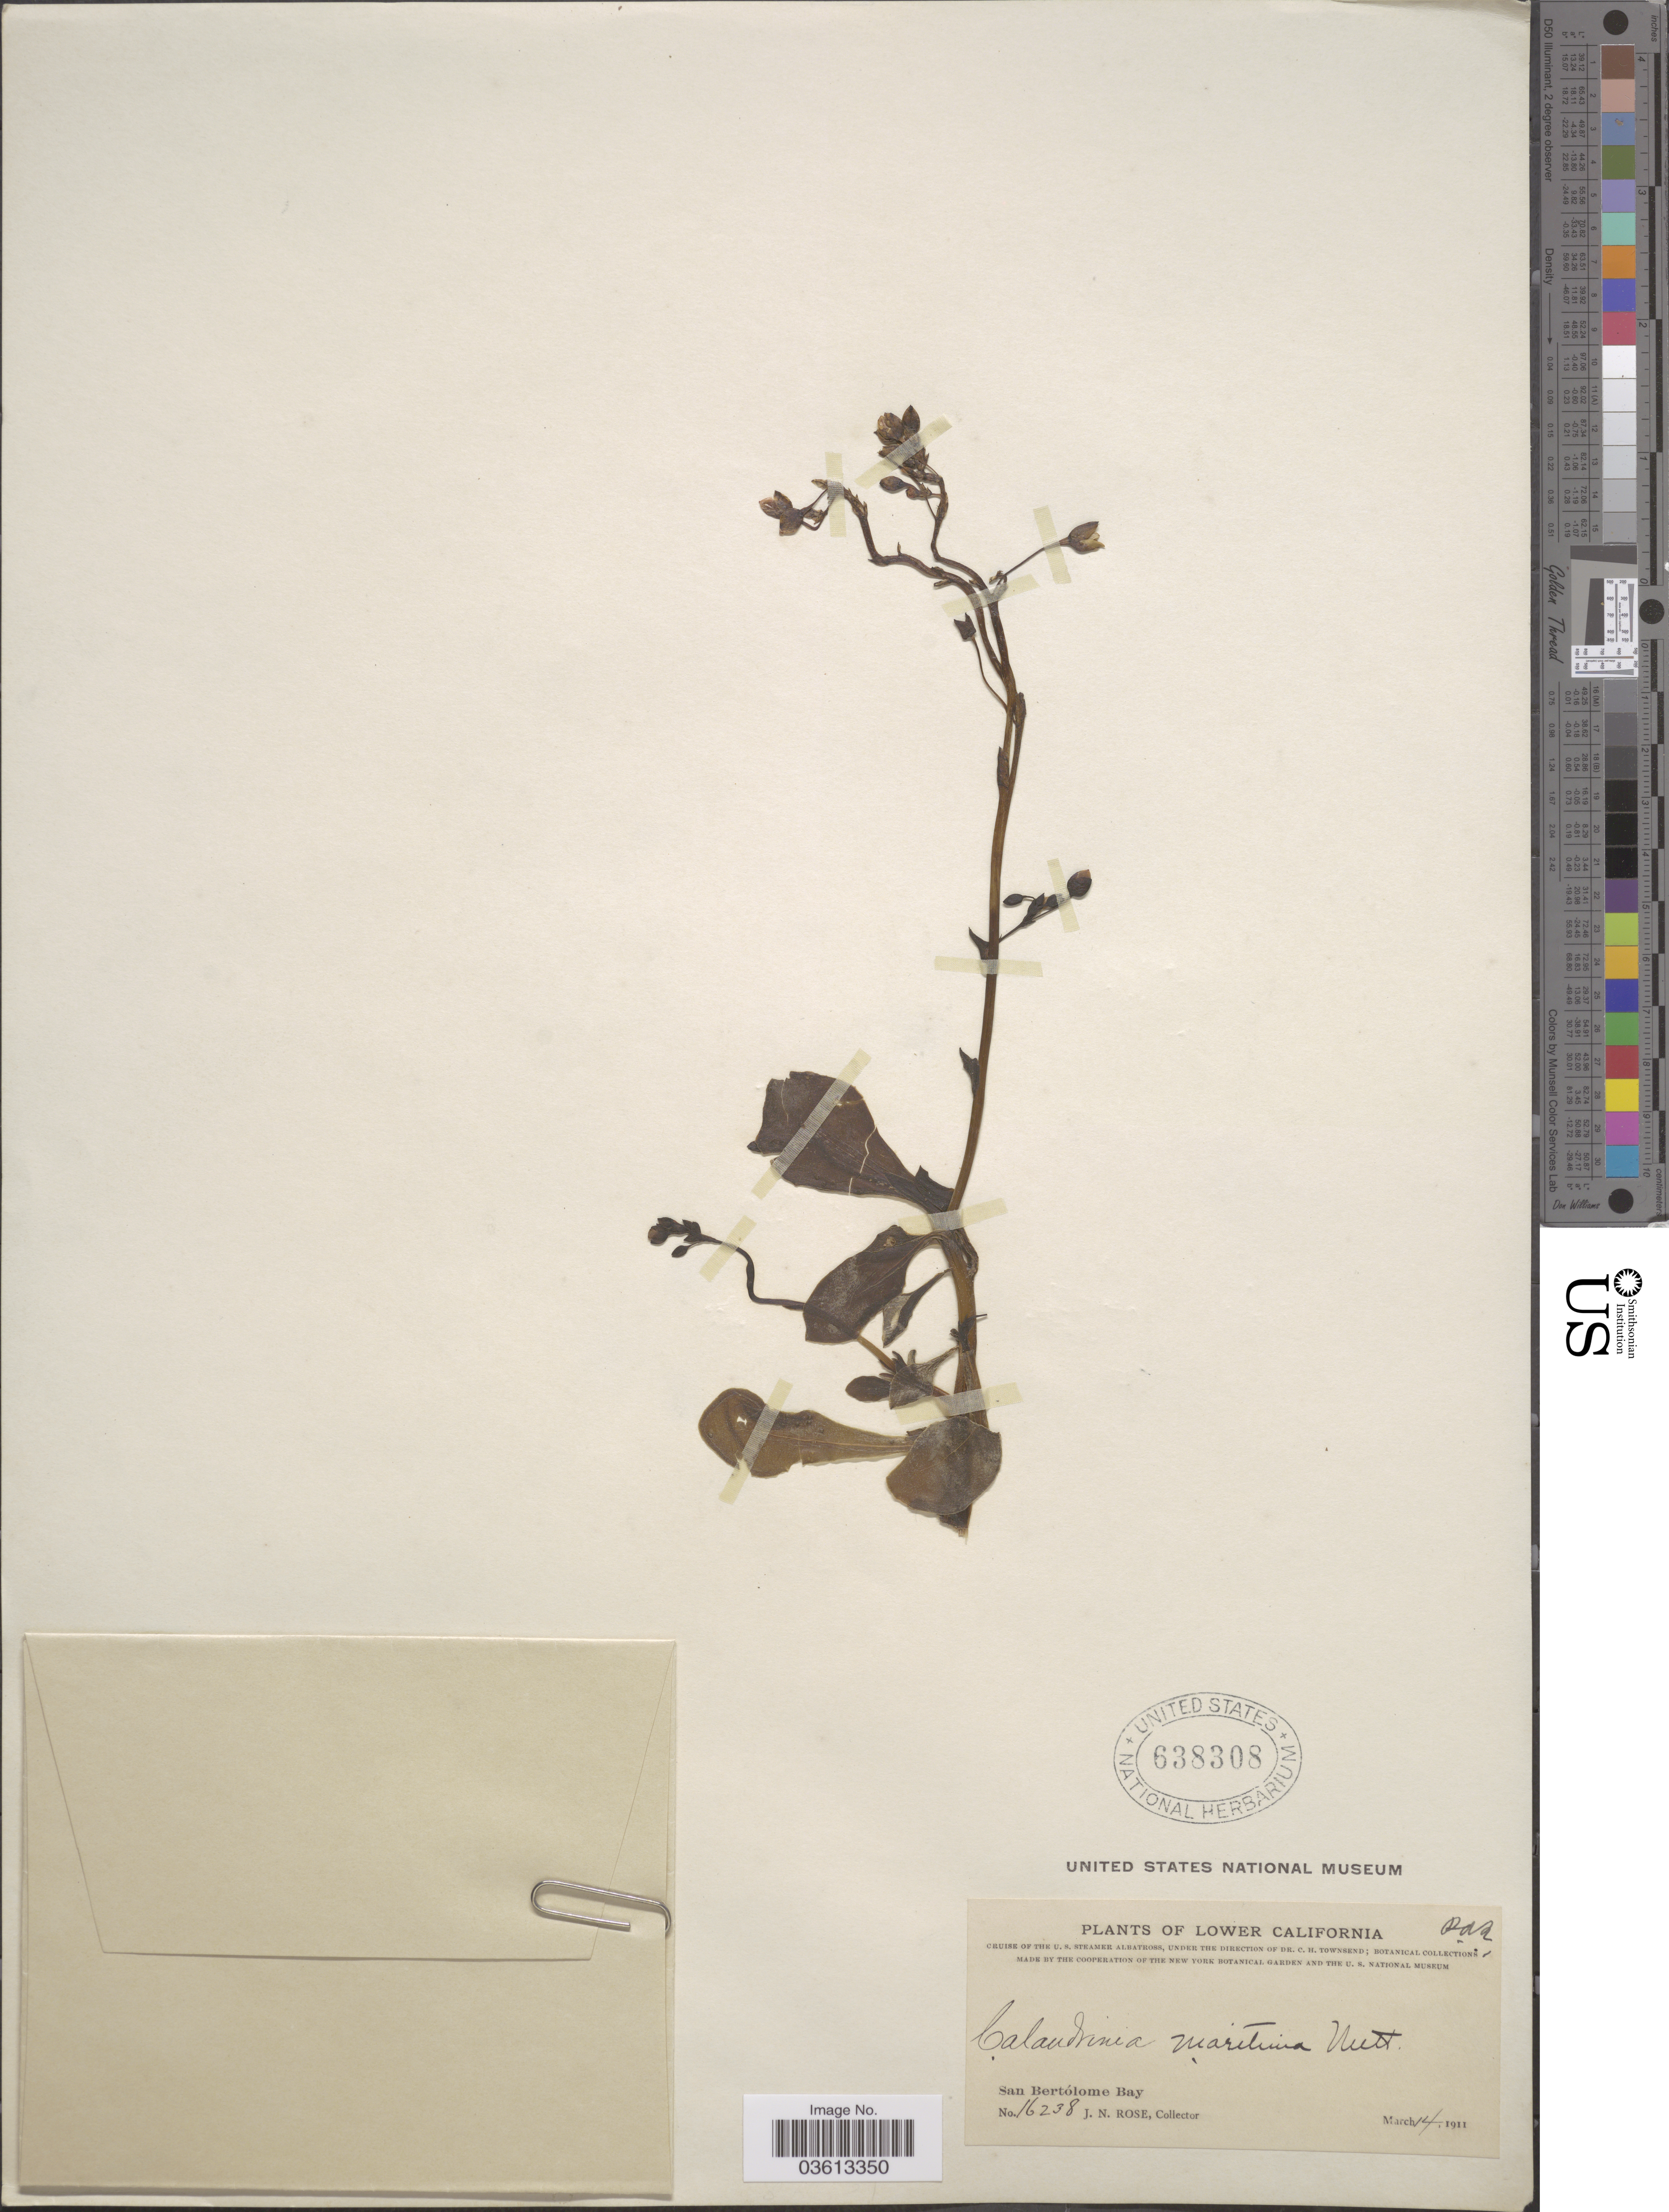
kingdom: Plantae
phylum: Tracheophyta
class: Magnoliopsida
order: Caryophyllales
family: Montiaceae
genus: Cistanthe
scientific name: Cistanthe maritima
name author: (Nutt.) Carolin ex Hershk.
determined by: Strong, Mark T., (BOT), Smithsonian Institution - National Museum of Natural History (UNITED STATES)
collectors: J. N. Rose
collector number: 16238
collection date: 1911-03-14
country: Mexico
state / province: Baja California Sur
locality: Lower California. San Bertólome Bay.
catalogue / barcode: US 638308